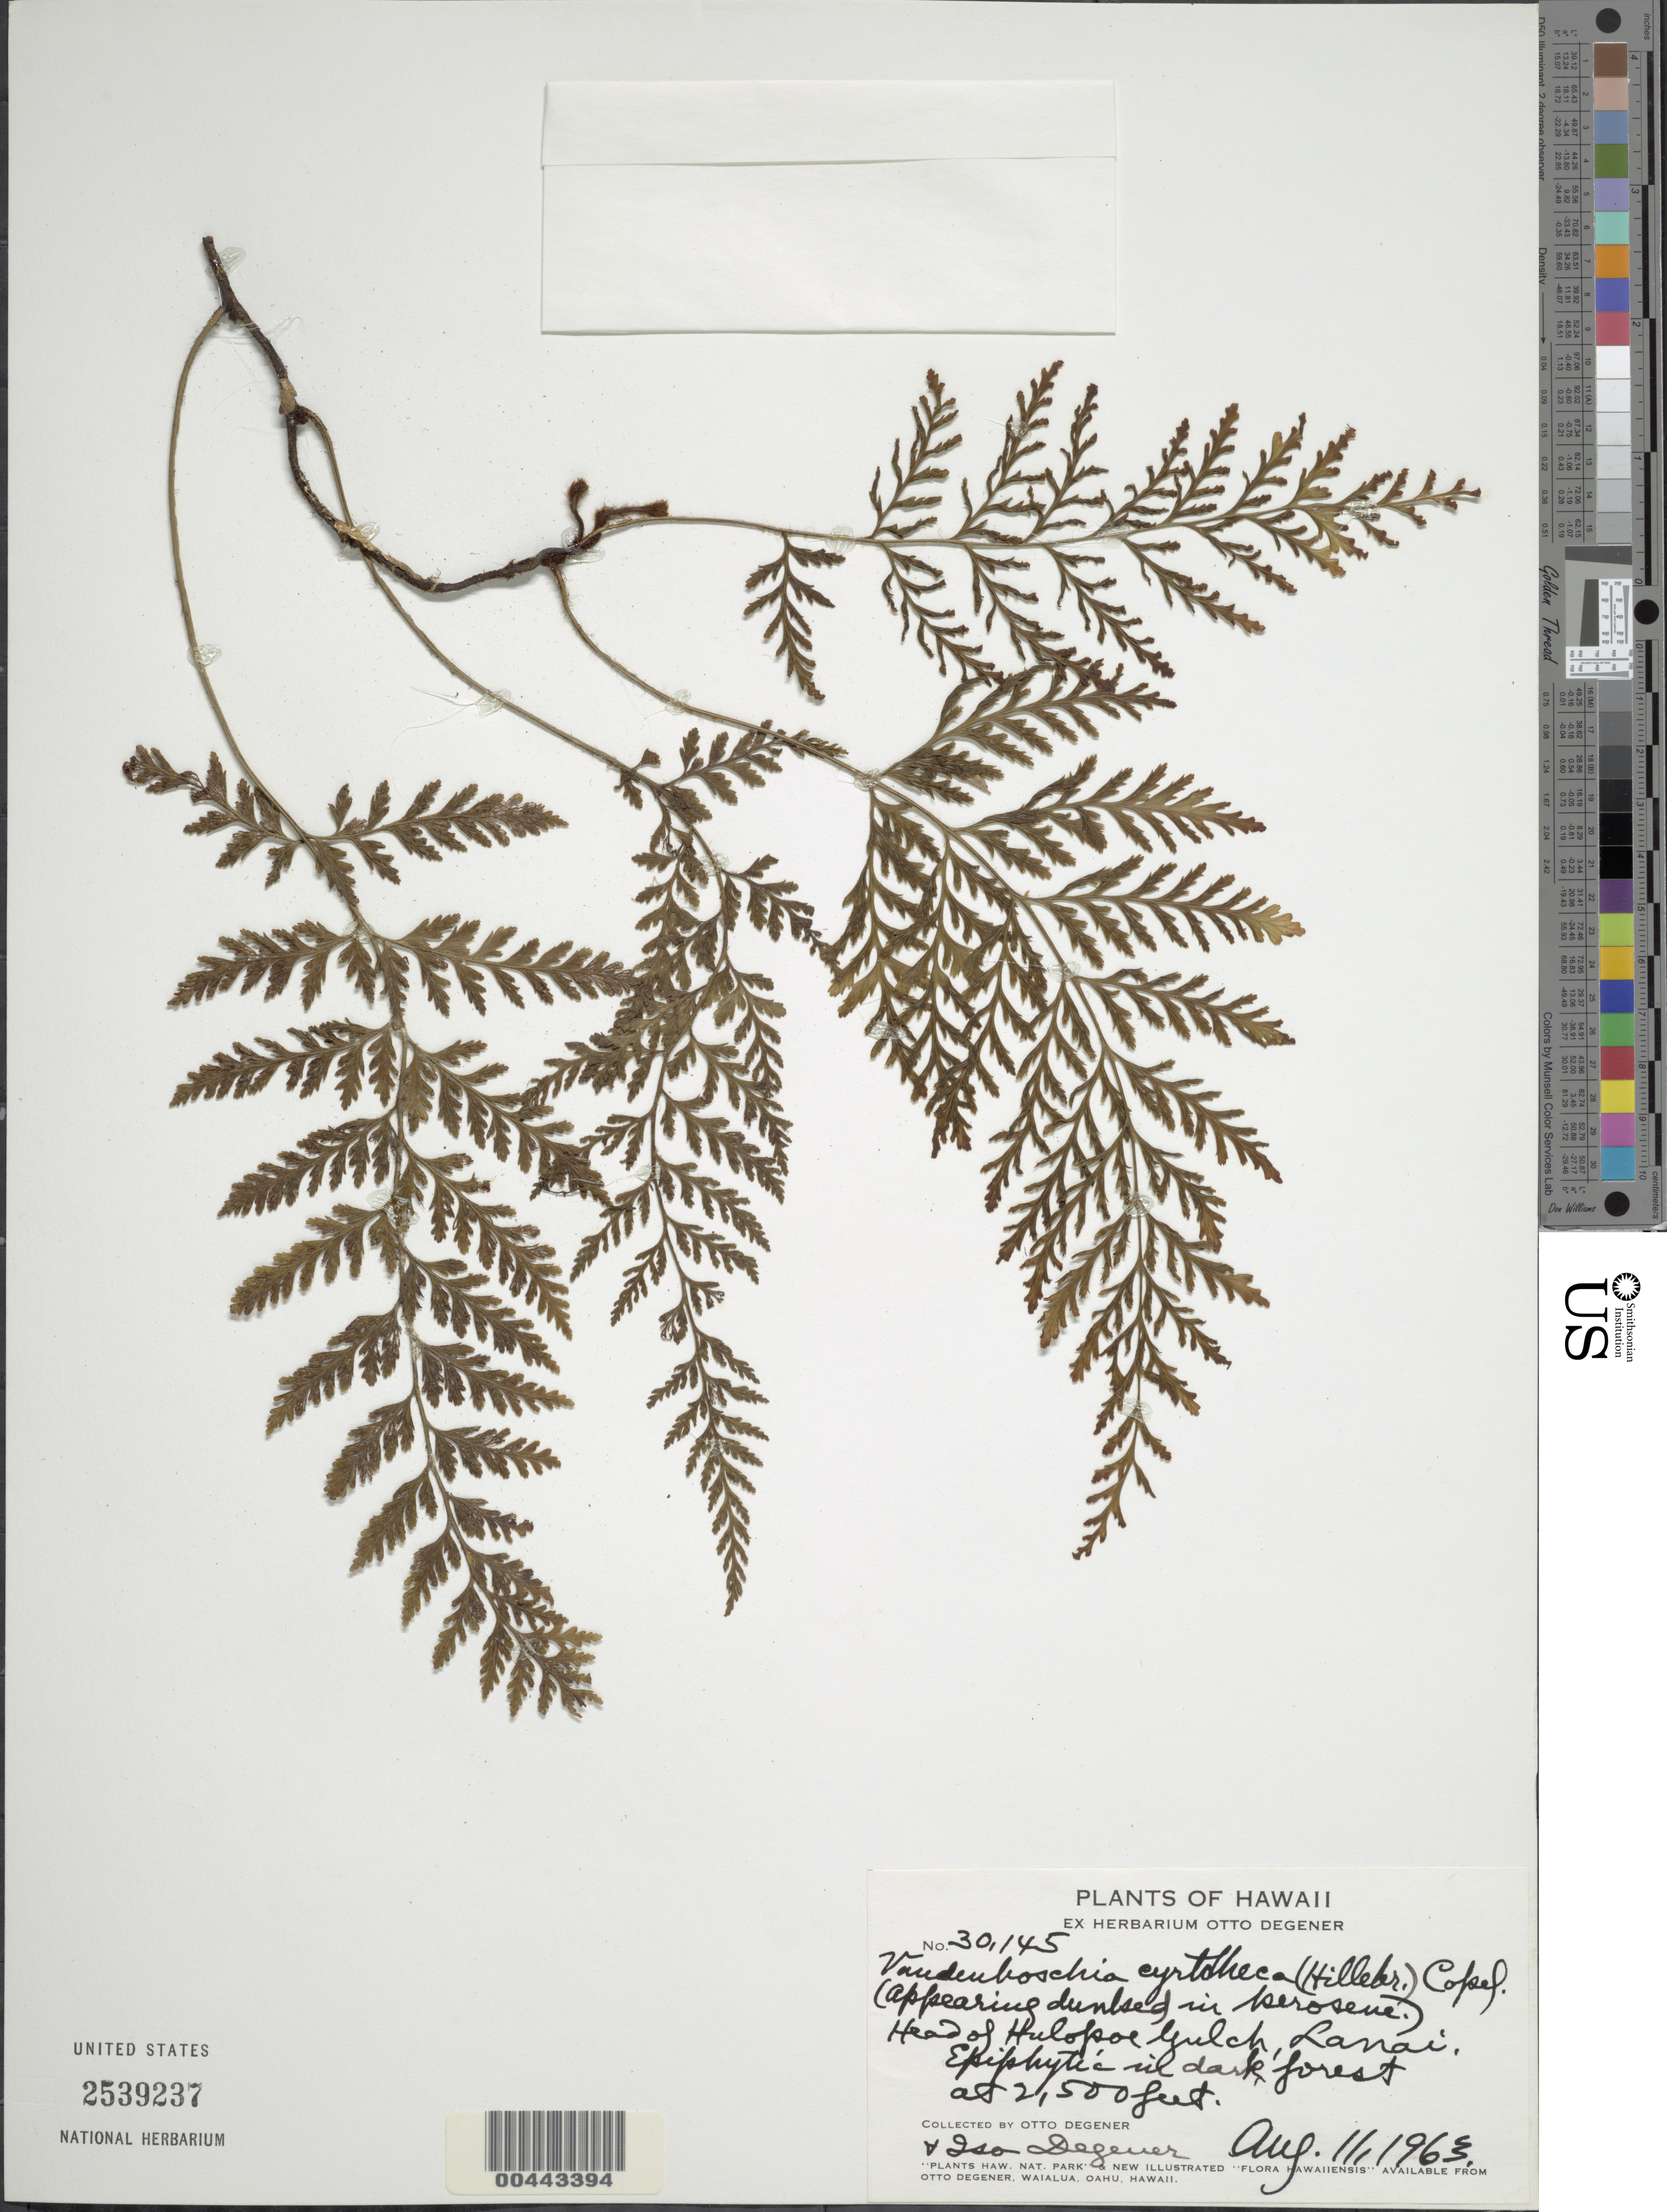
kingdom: Plantae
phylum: Tracheophyta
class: Polypodiopsida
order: Hymenophyllales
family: Hymenophyllaceae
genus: Vandenboschia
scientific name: Vandenboschia cyrtotheca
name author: Copel.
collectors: O. Degener & I. Degener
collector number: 30145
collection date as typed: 11 Aug 1963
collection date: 1963-08-11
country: United States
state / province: Hawaii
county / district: Maui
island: Lana'i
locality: Head of Hulopoe Gulch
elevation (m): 762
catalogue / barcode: US 2539237